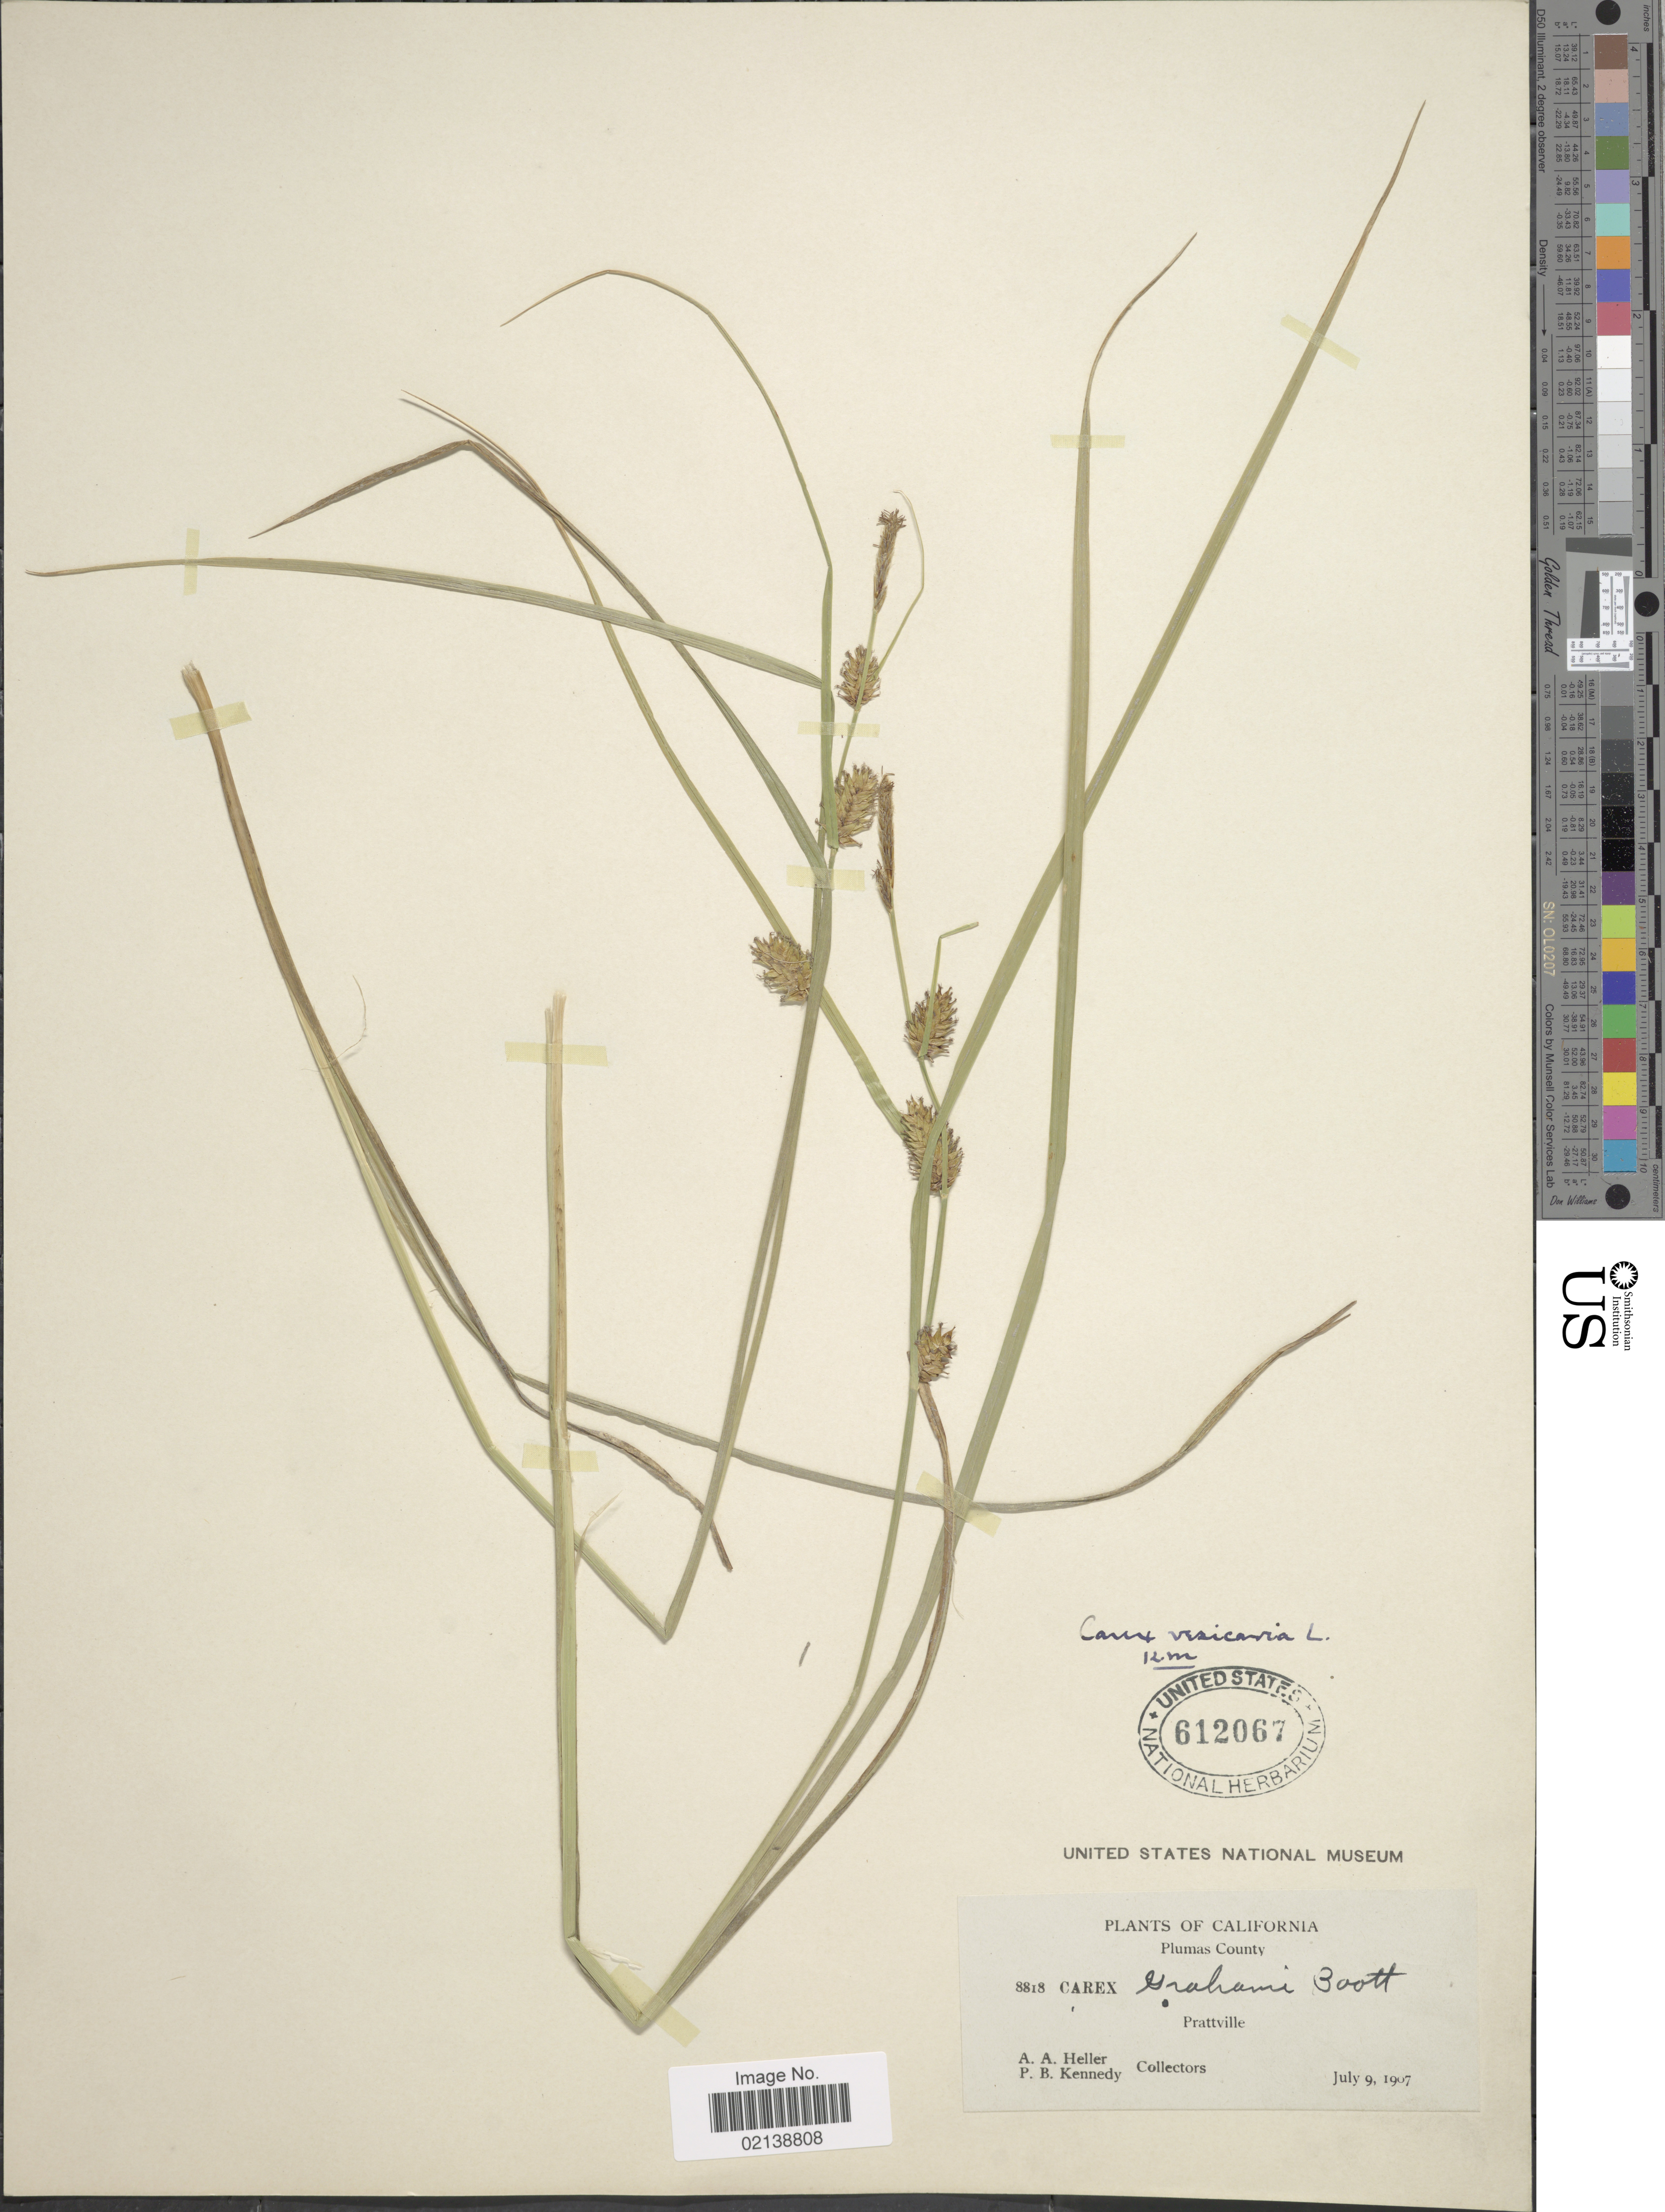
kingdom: Plantae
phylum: Tracheophyta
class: Liliopsida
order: Poales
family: Cyperaceae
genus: Carex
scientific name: Carex vesicaria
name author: L.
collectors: A. A. Heller & P. B. Kennedy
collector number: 8818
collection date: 1907-07-09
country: United States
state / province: California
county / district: Plumas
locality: Plumas County, Prattville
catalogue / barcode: US 612067